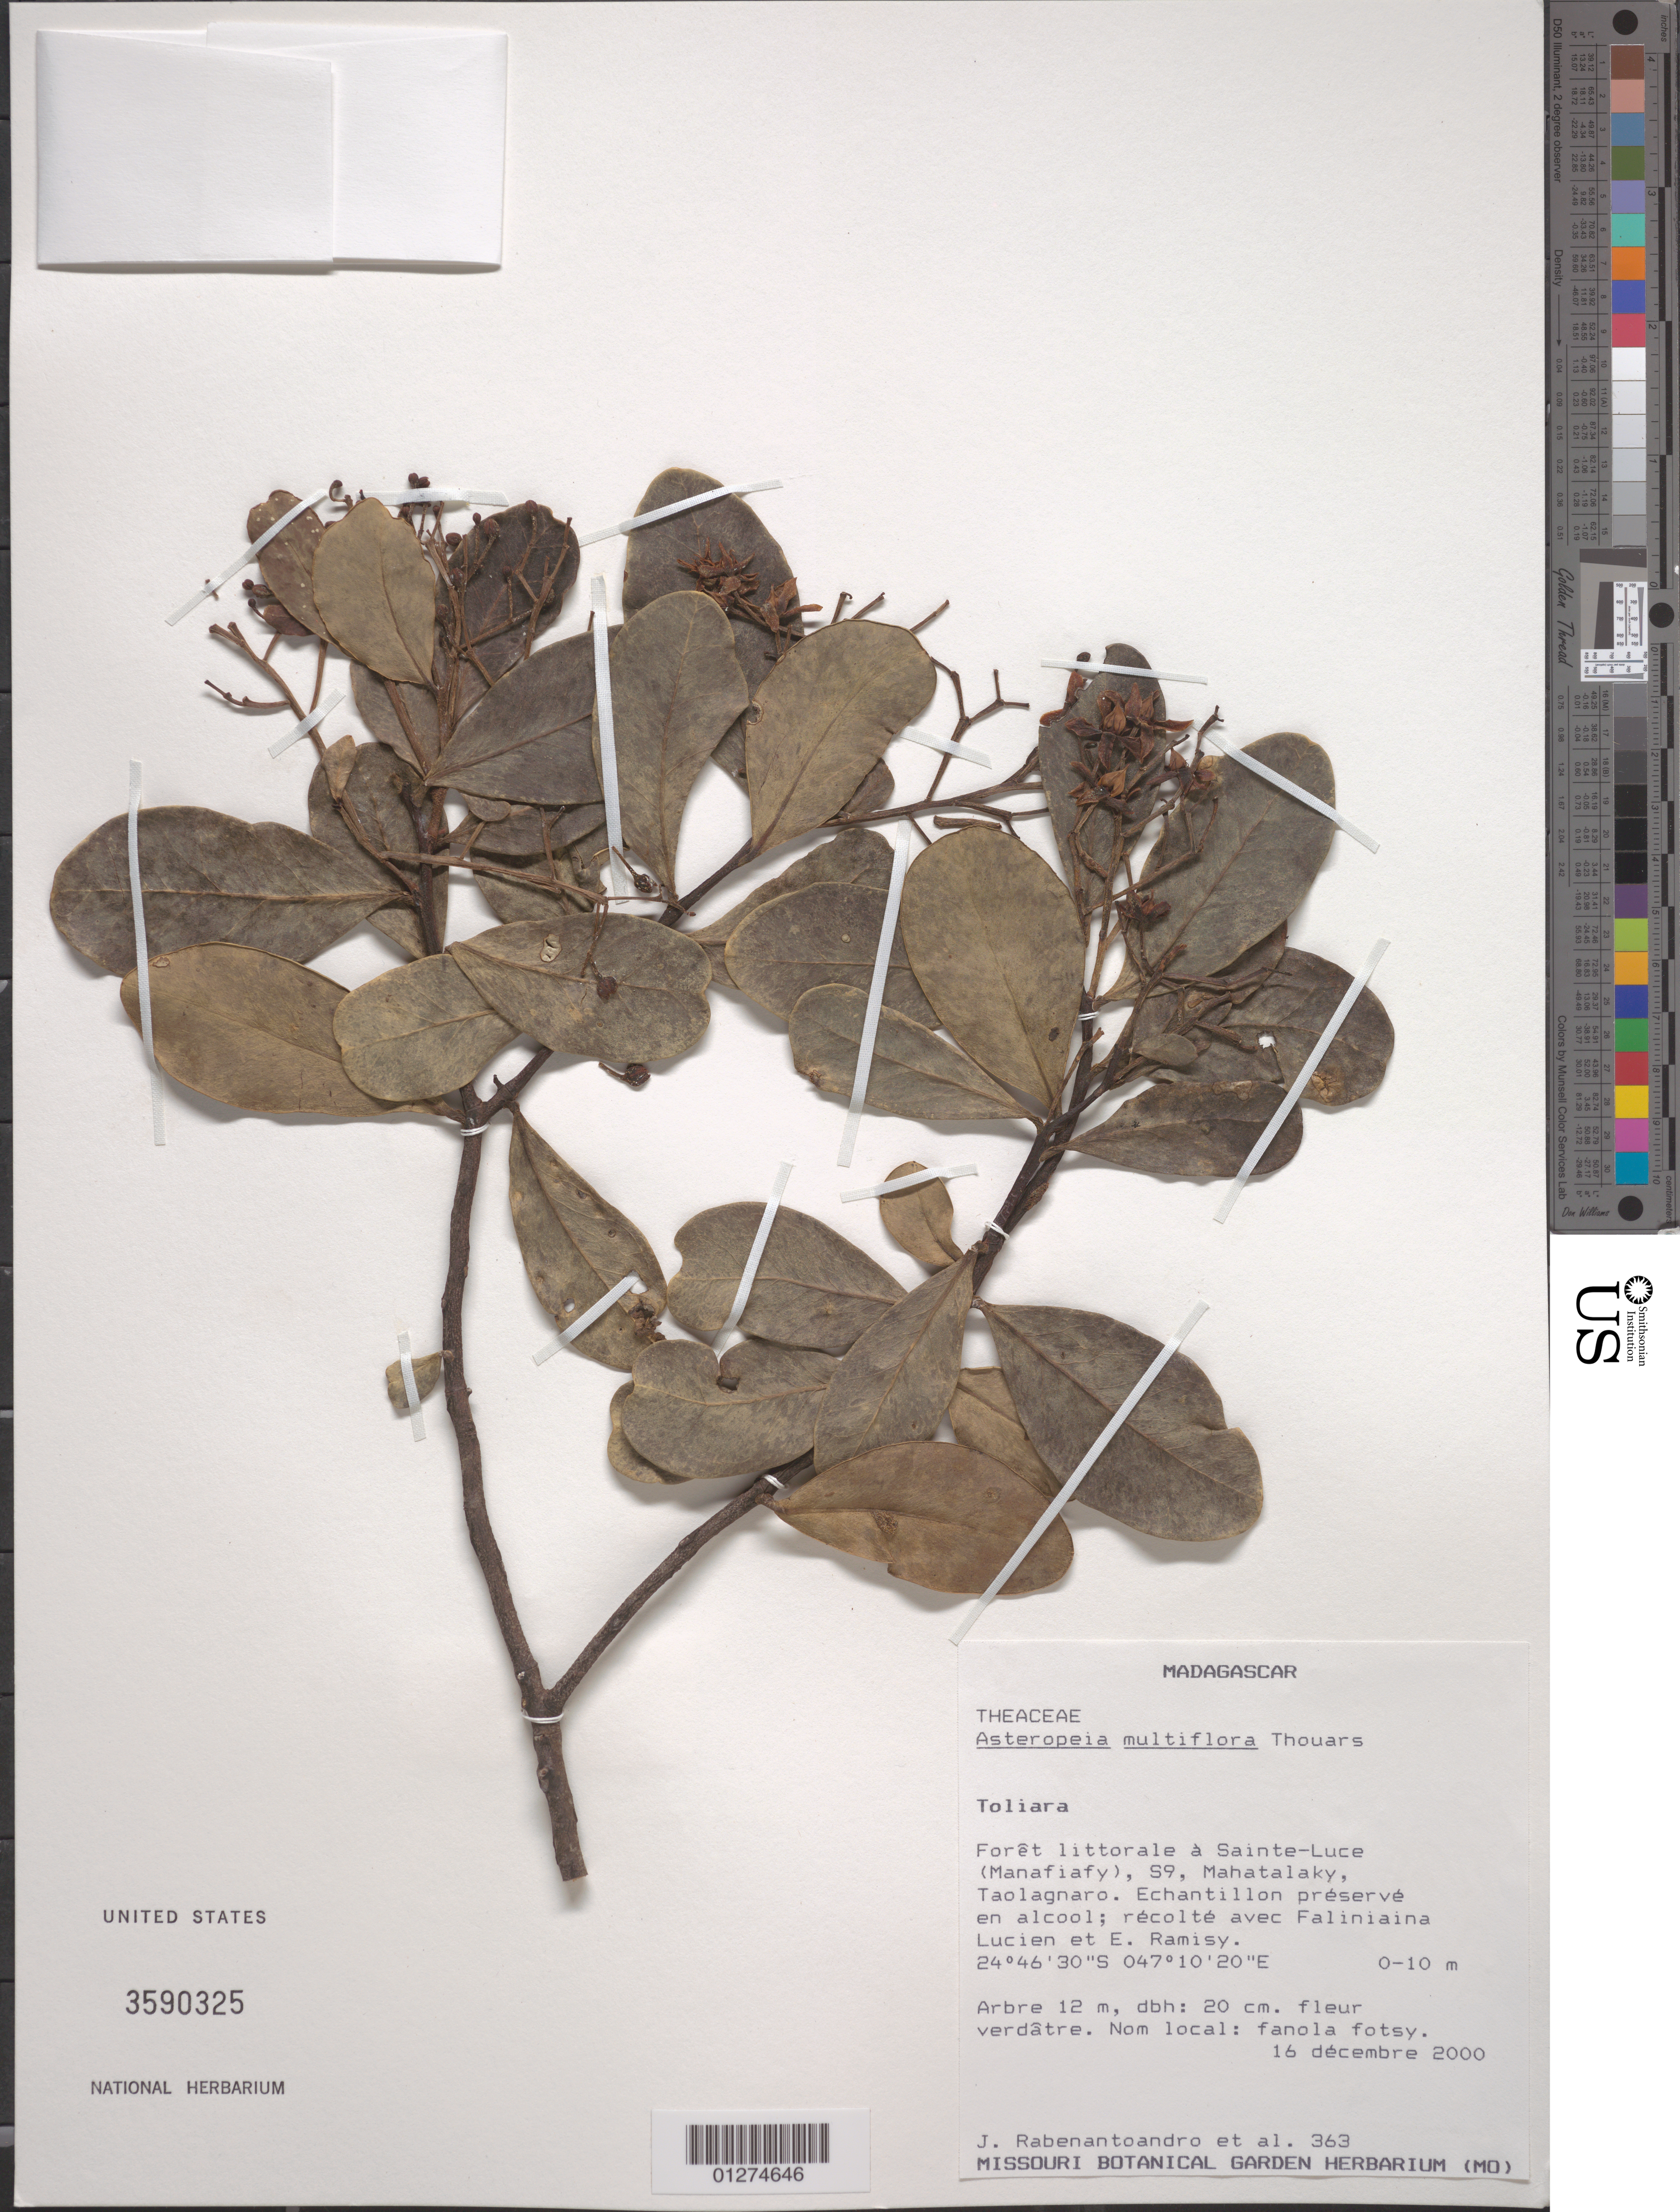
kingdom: Plantae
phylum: Tracheophyta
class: Magnoliopsida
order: Caryophyllales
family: Asteropeiaceae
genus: Asteropeia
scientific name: Asteropeia multiflora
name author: Thouars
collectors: J. Rabenantoandro, F. Lucien & E. Ramisy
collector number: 363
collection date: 2000-12-16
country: Madagascar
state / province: Anosy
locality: Sainte-Luce (Manafiafy), S9, Mahatalaky, Taolagnaro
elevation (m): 0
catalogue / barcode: US 3590325